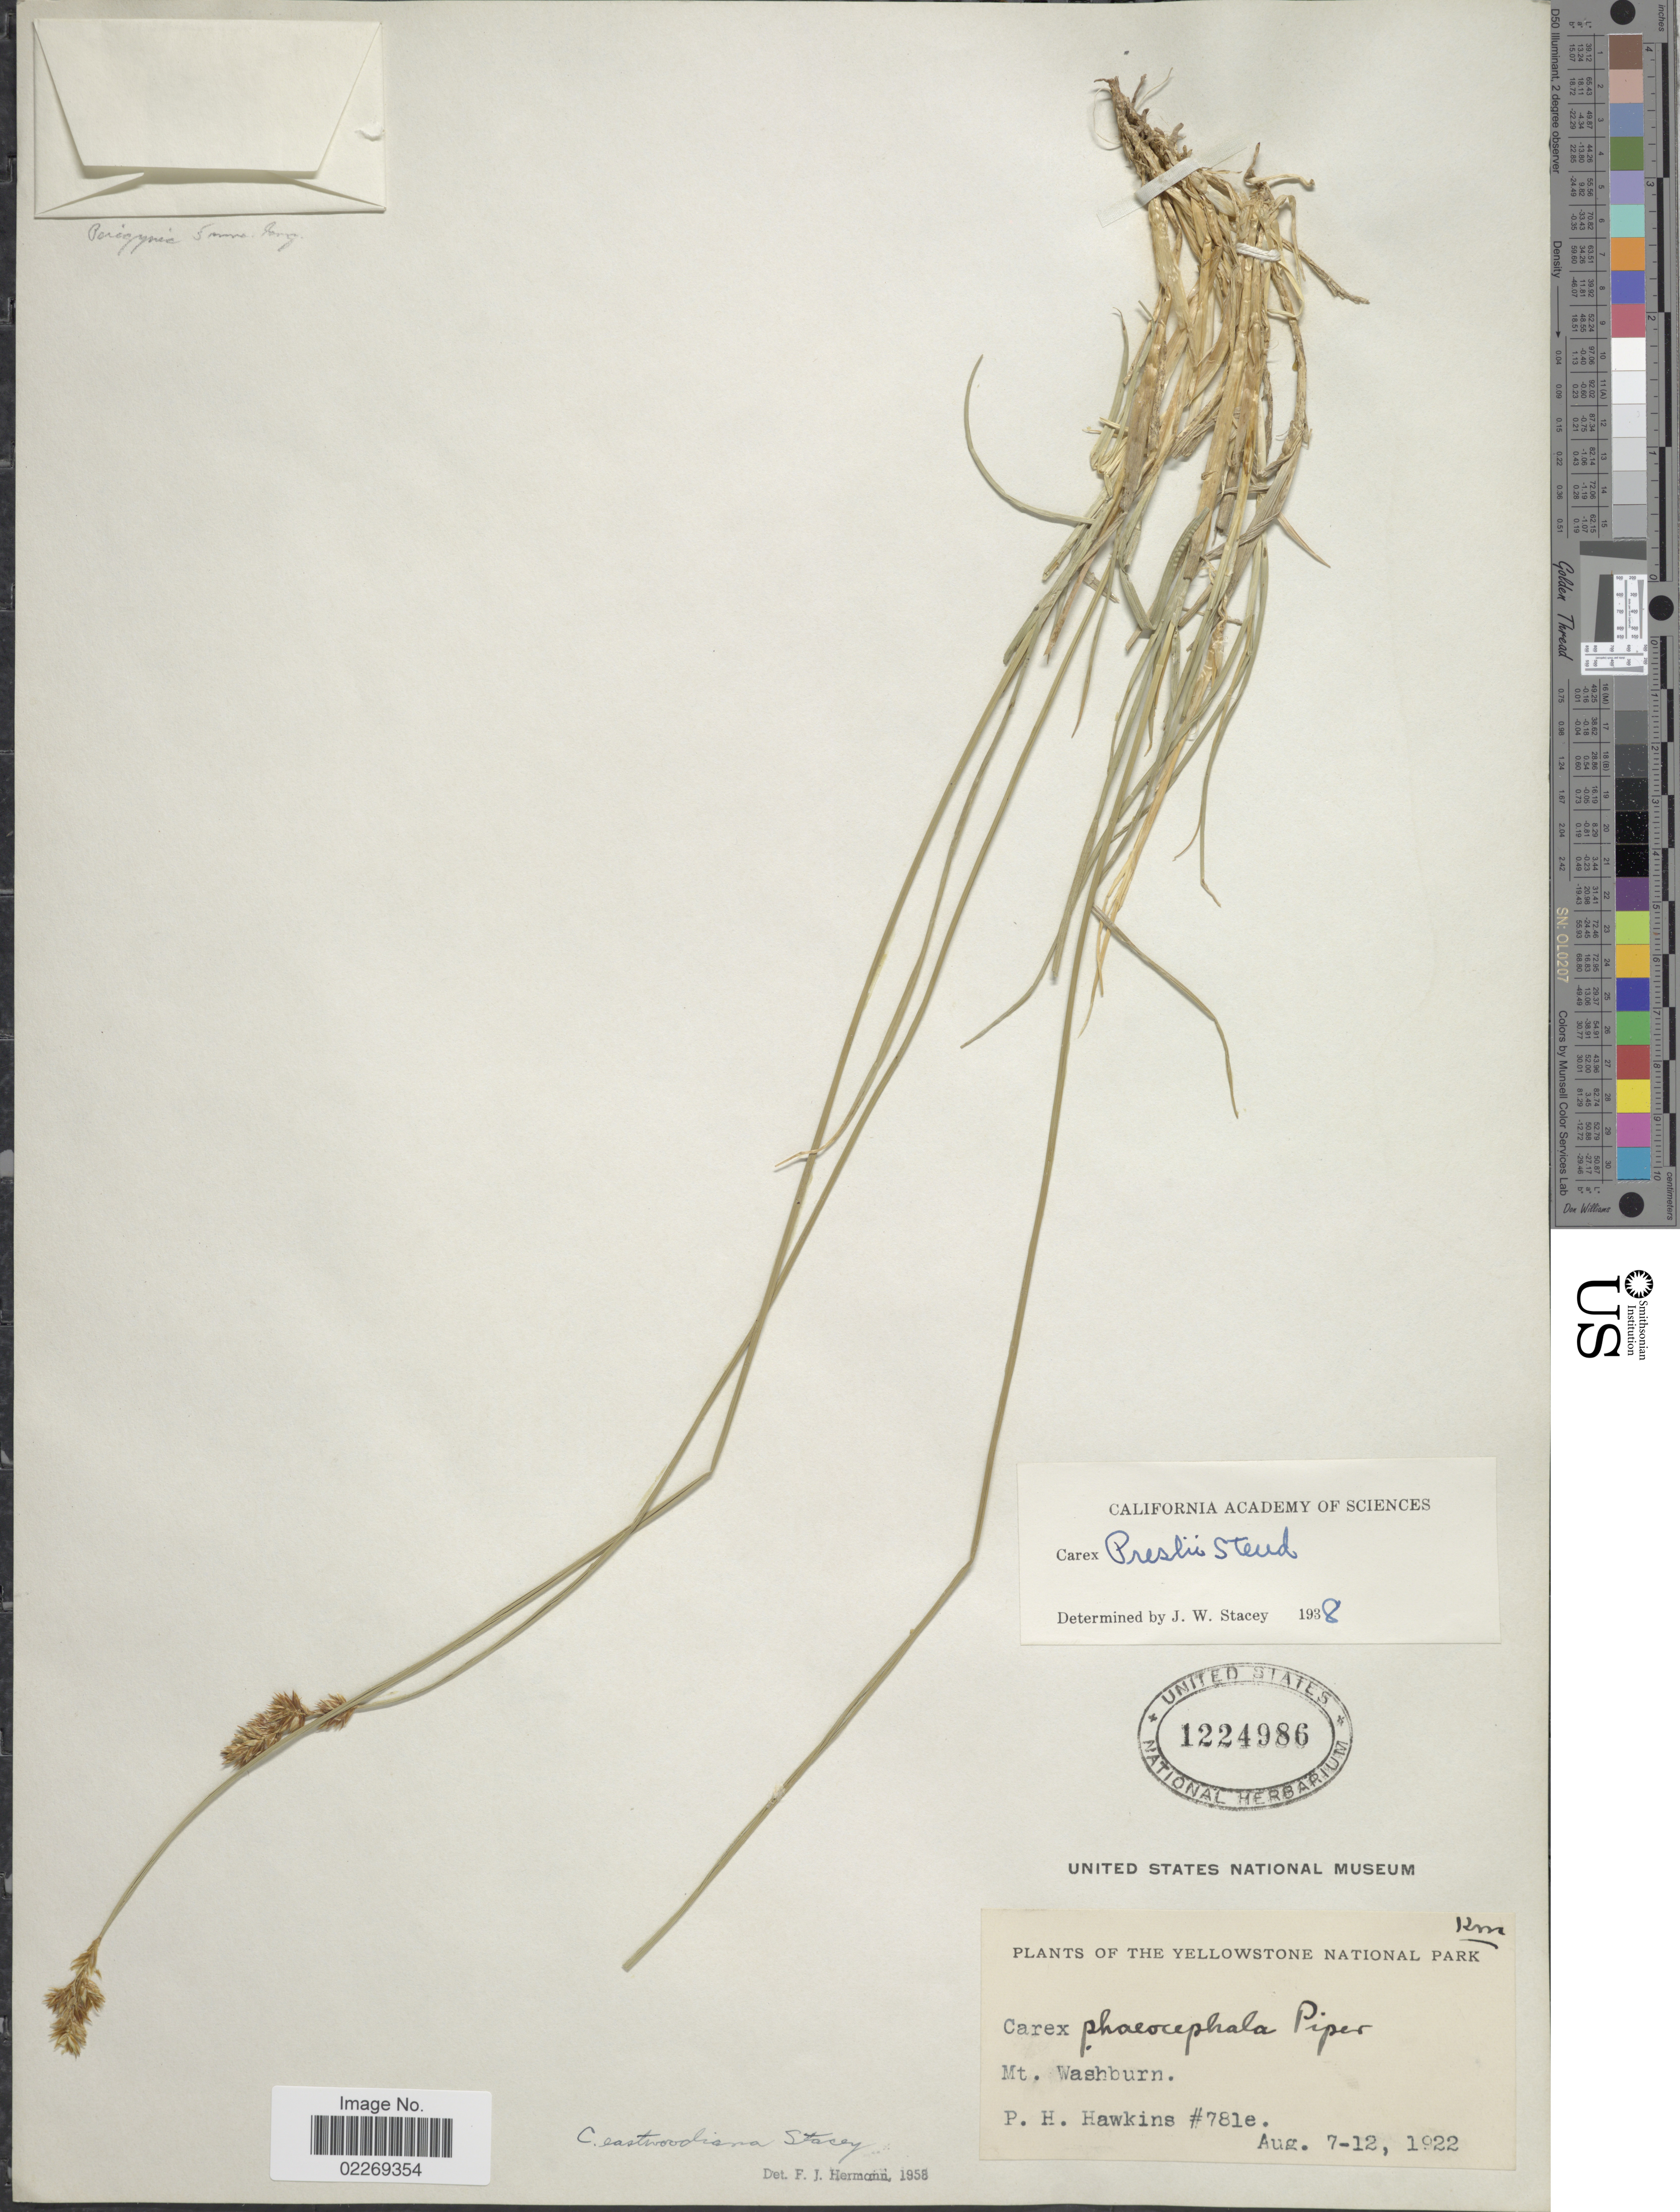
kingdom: Plantae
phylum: Tracheophyta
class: Liliopsida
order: Poales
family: Cyperaceae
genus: Carex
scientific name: Carex tahoensis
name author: Smiley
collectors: P. Hawkins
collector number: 781e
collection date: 1922-08-07/1922-08-12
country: United States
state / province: Wyoming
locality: Yellowstone National Park. Mt. Washburn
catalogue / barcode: US 1224986